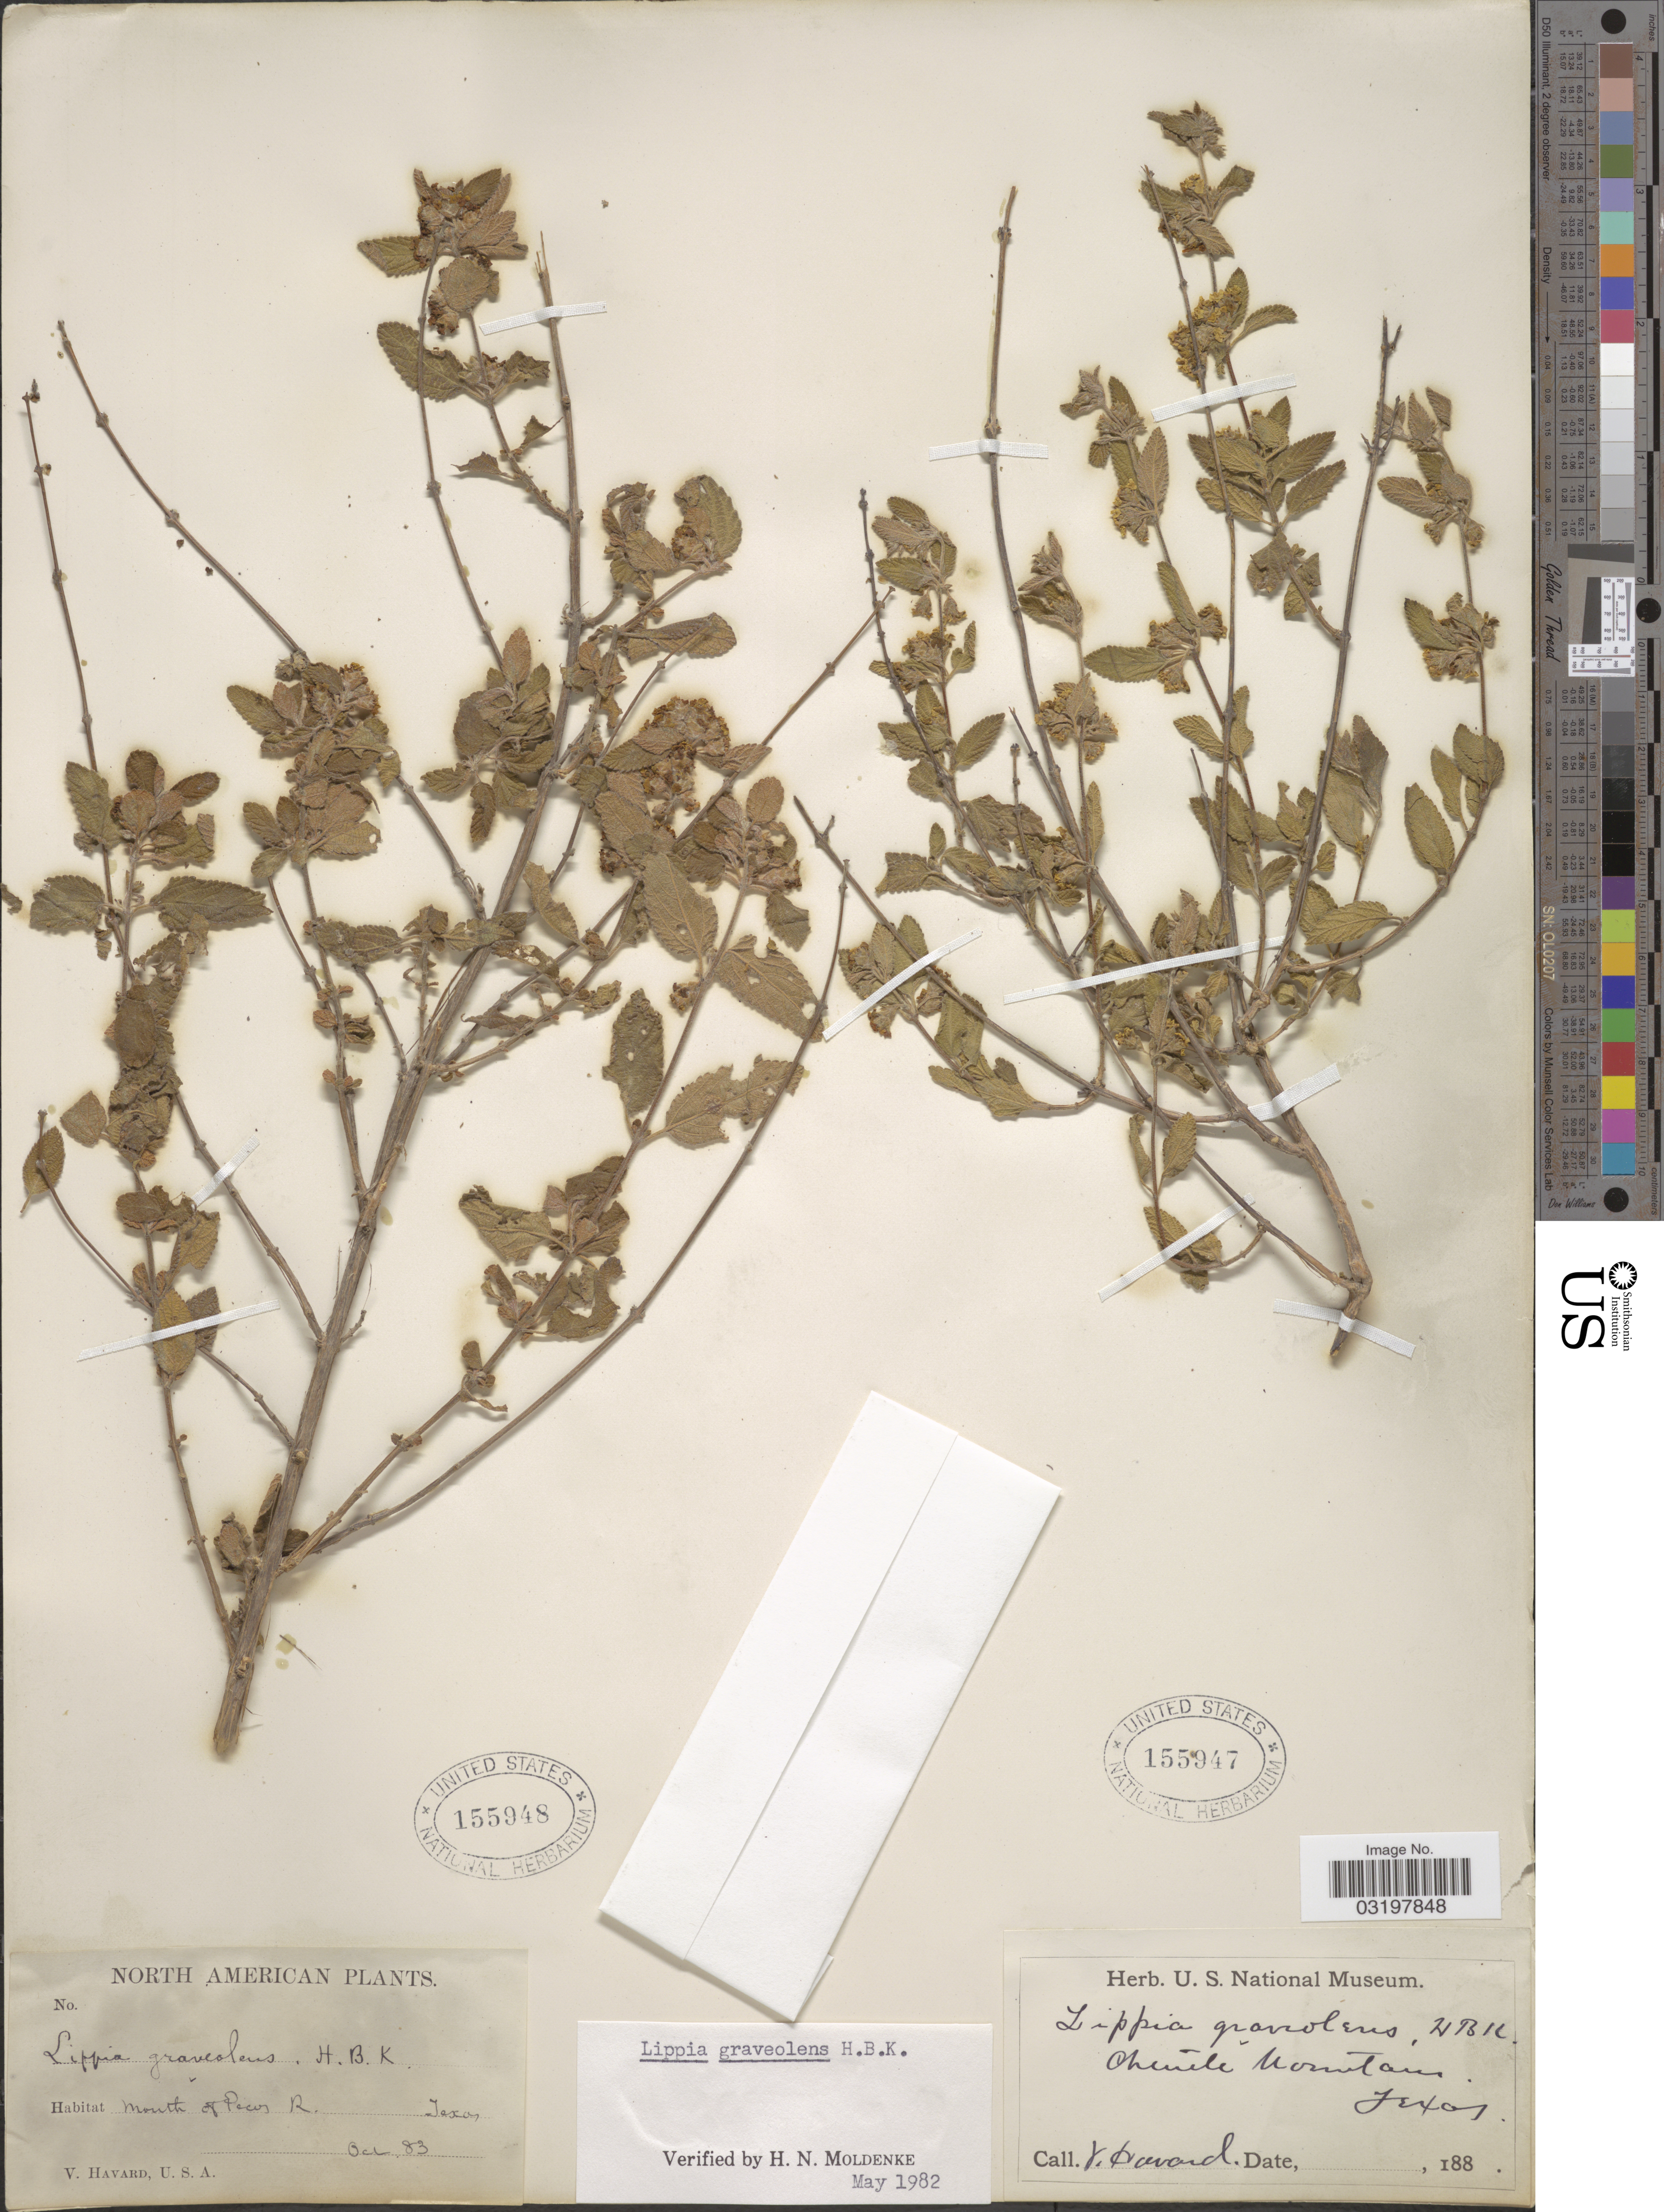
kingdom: Plantae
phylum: Tracheophyta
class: Magnoliopsida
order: Lamiales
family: Verbenaceae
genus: Lippia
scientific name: Lippia graveolens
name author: Kunth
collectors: V. Havard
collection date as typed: Transcribed d/m/y: /10/83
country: United States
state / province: Texas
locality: Mouth of Pecos R.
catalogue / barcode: US 155948-2